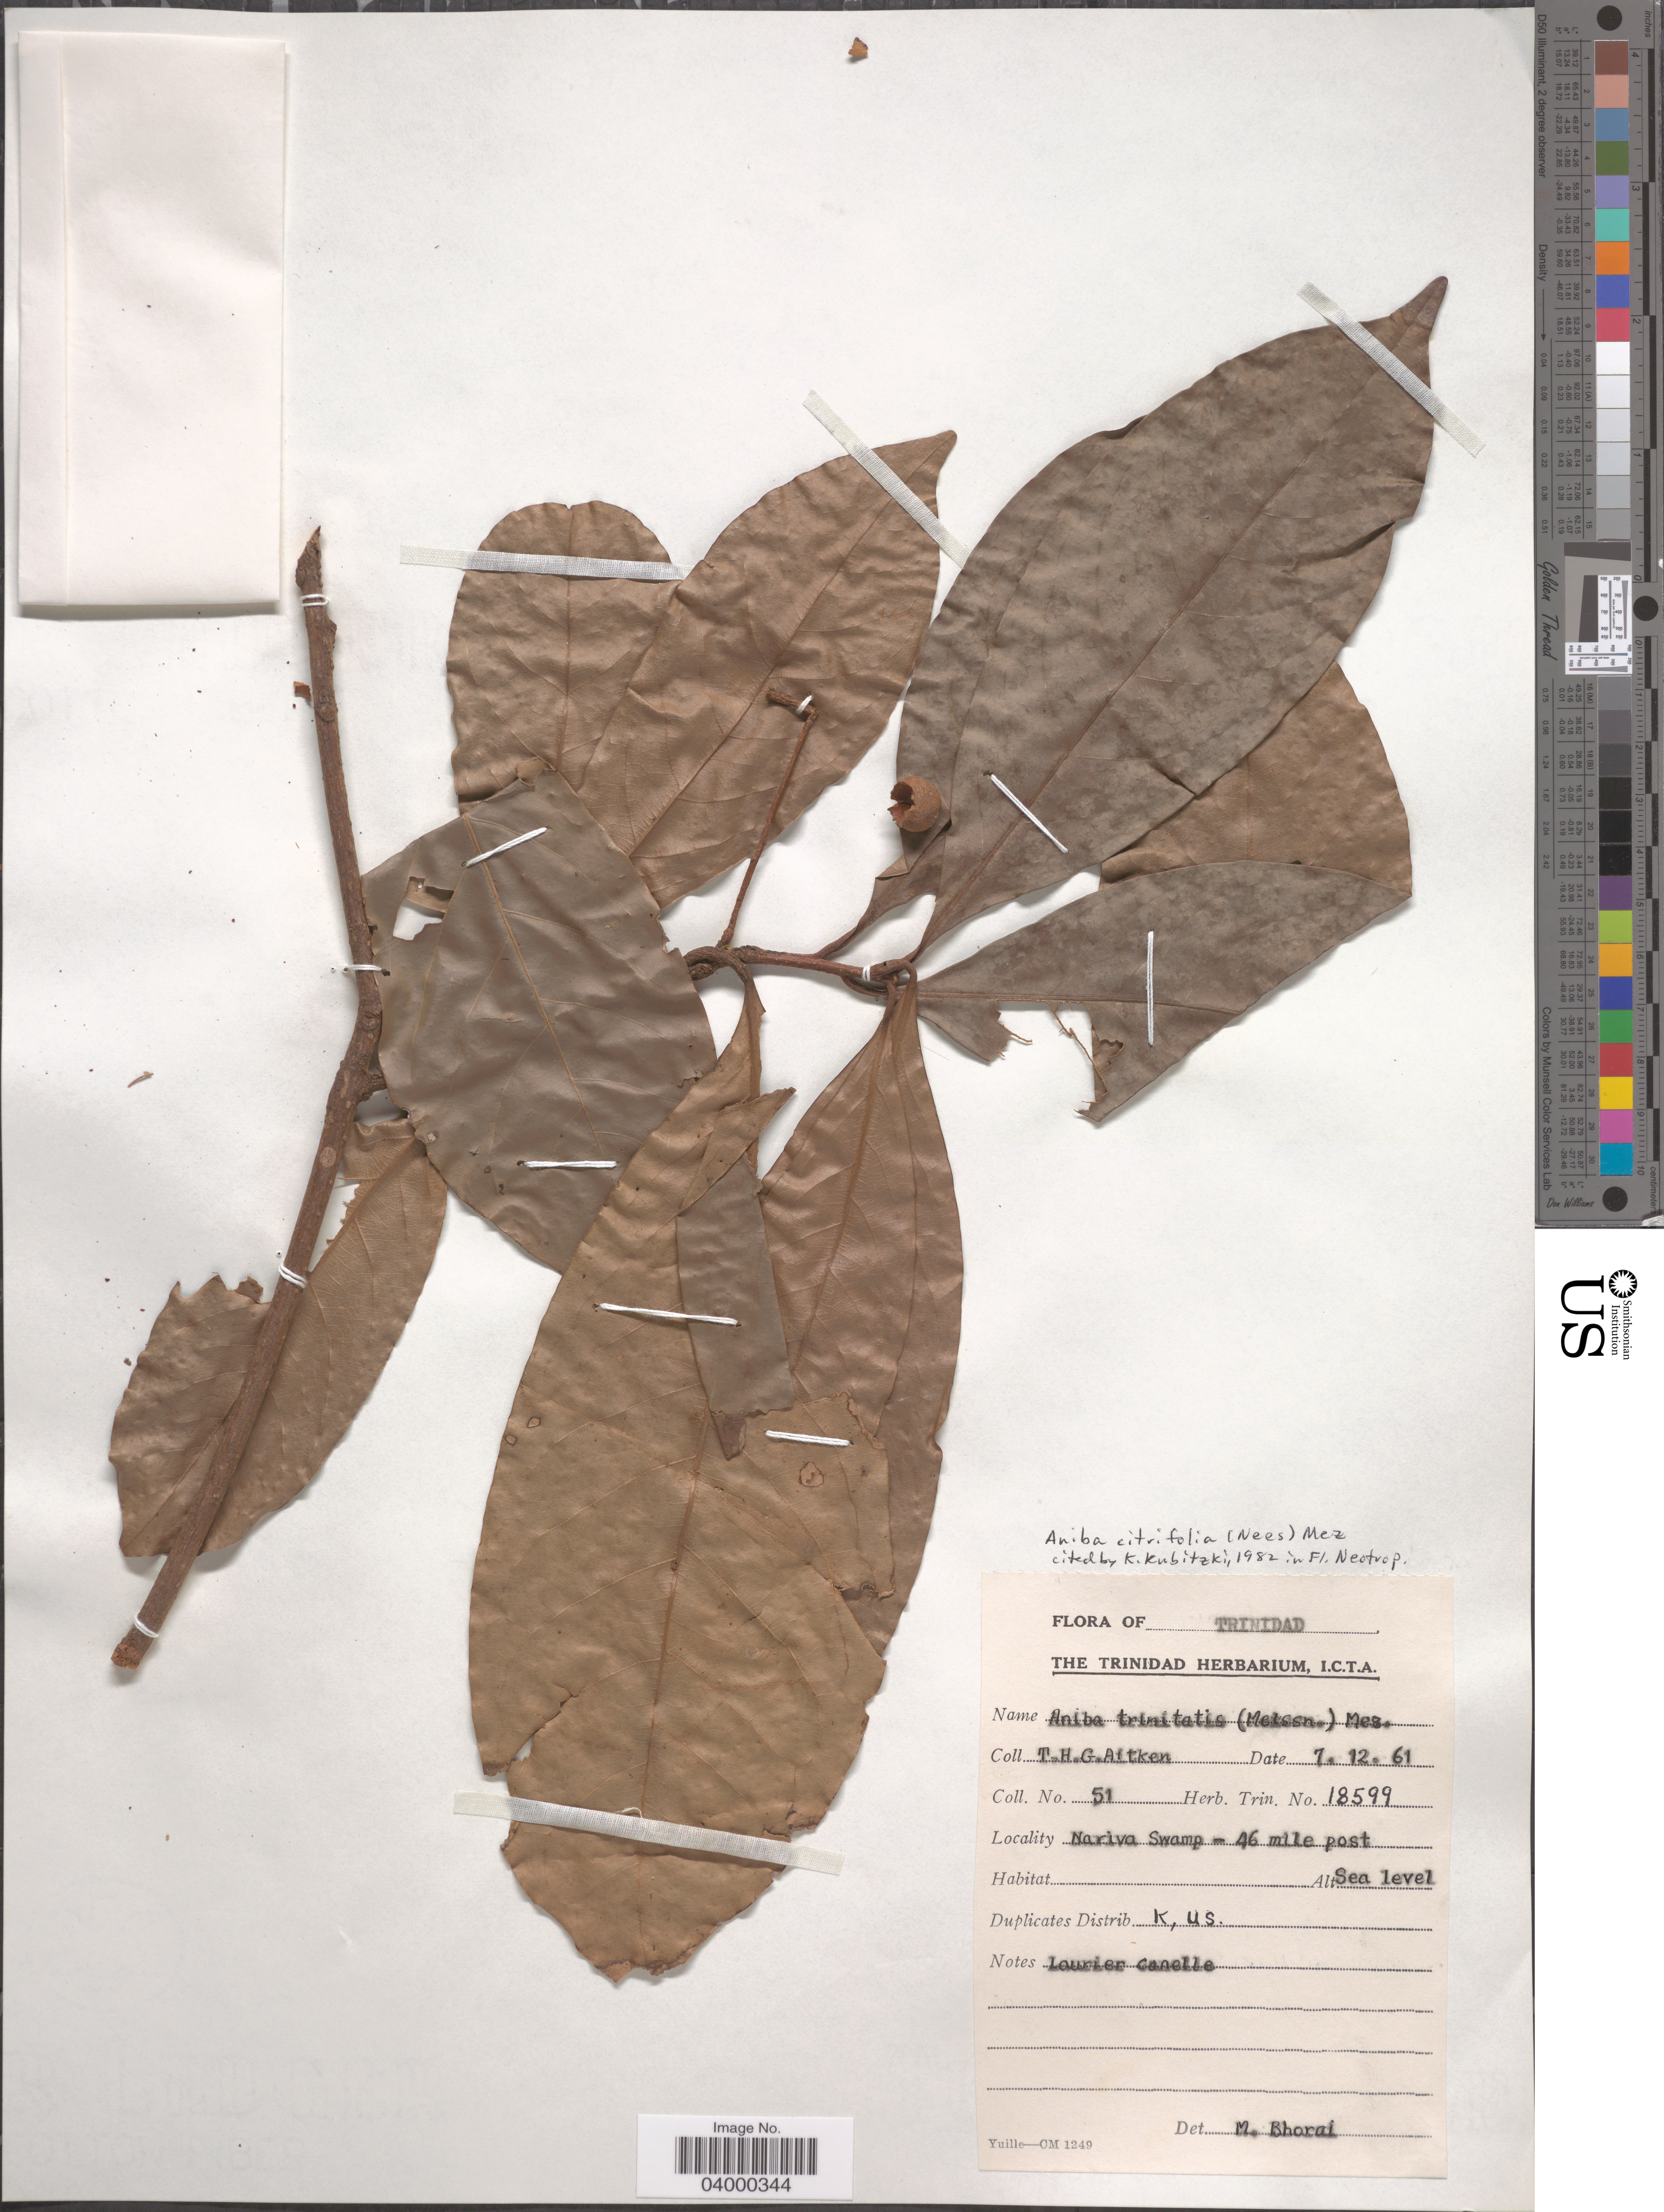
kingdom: Plantae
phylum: Tracheophyta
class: Magnoliopsida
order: Laurales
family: Lauraceae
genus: Aniba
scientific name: Aniba citrifolia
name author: (Nees) Mez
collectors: T. Aitken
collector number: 51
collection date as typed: Transcribed d/m/y: 7/12/61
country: Trinidad and Tobago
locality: Trinidad. Nariva Swamp - 46 mile post.